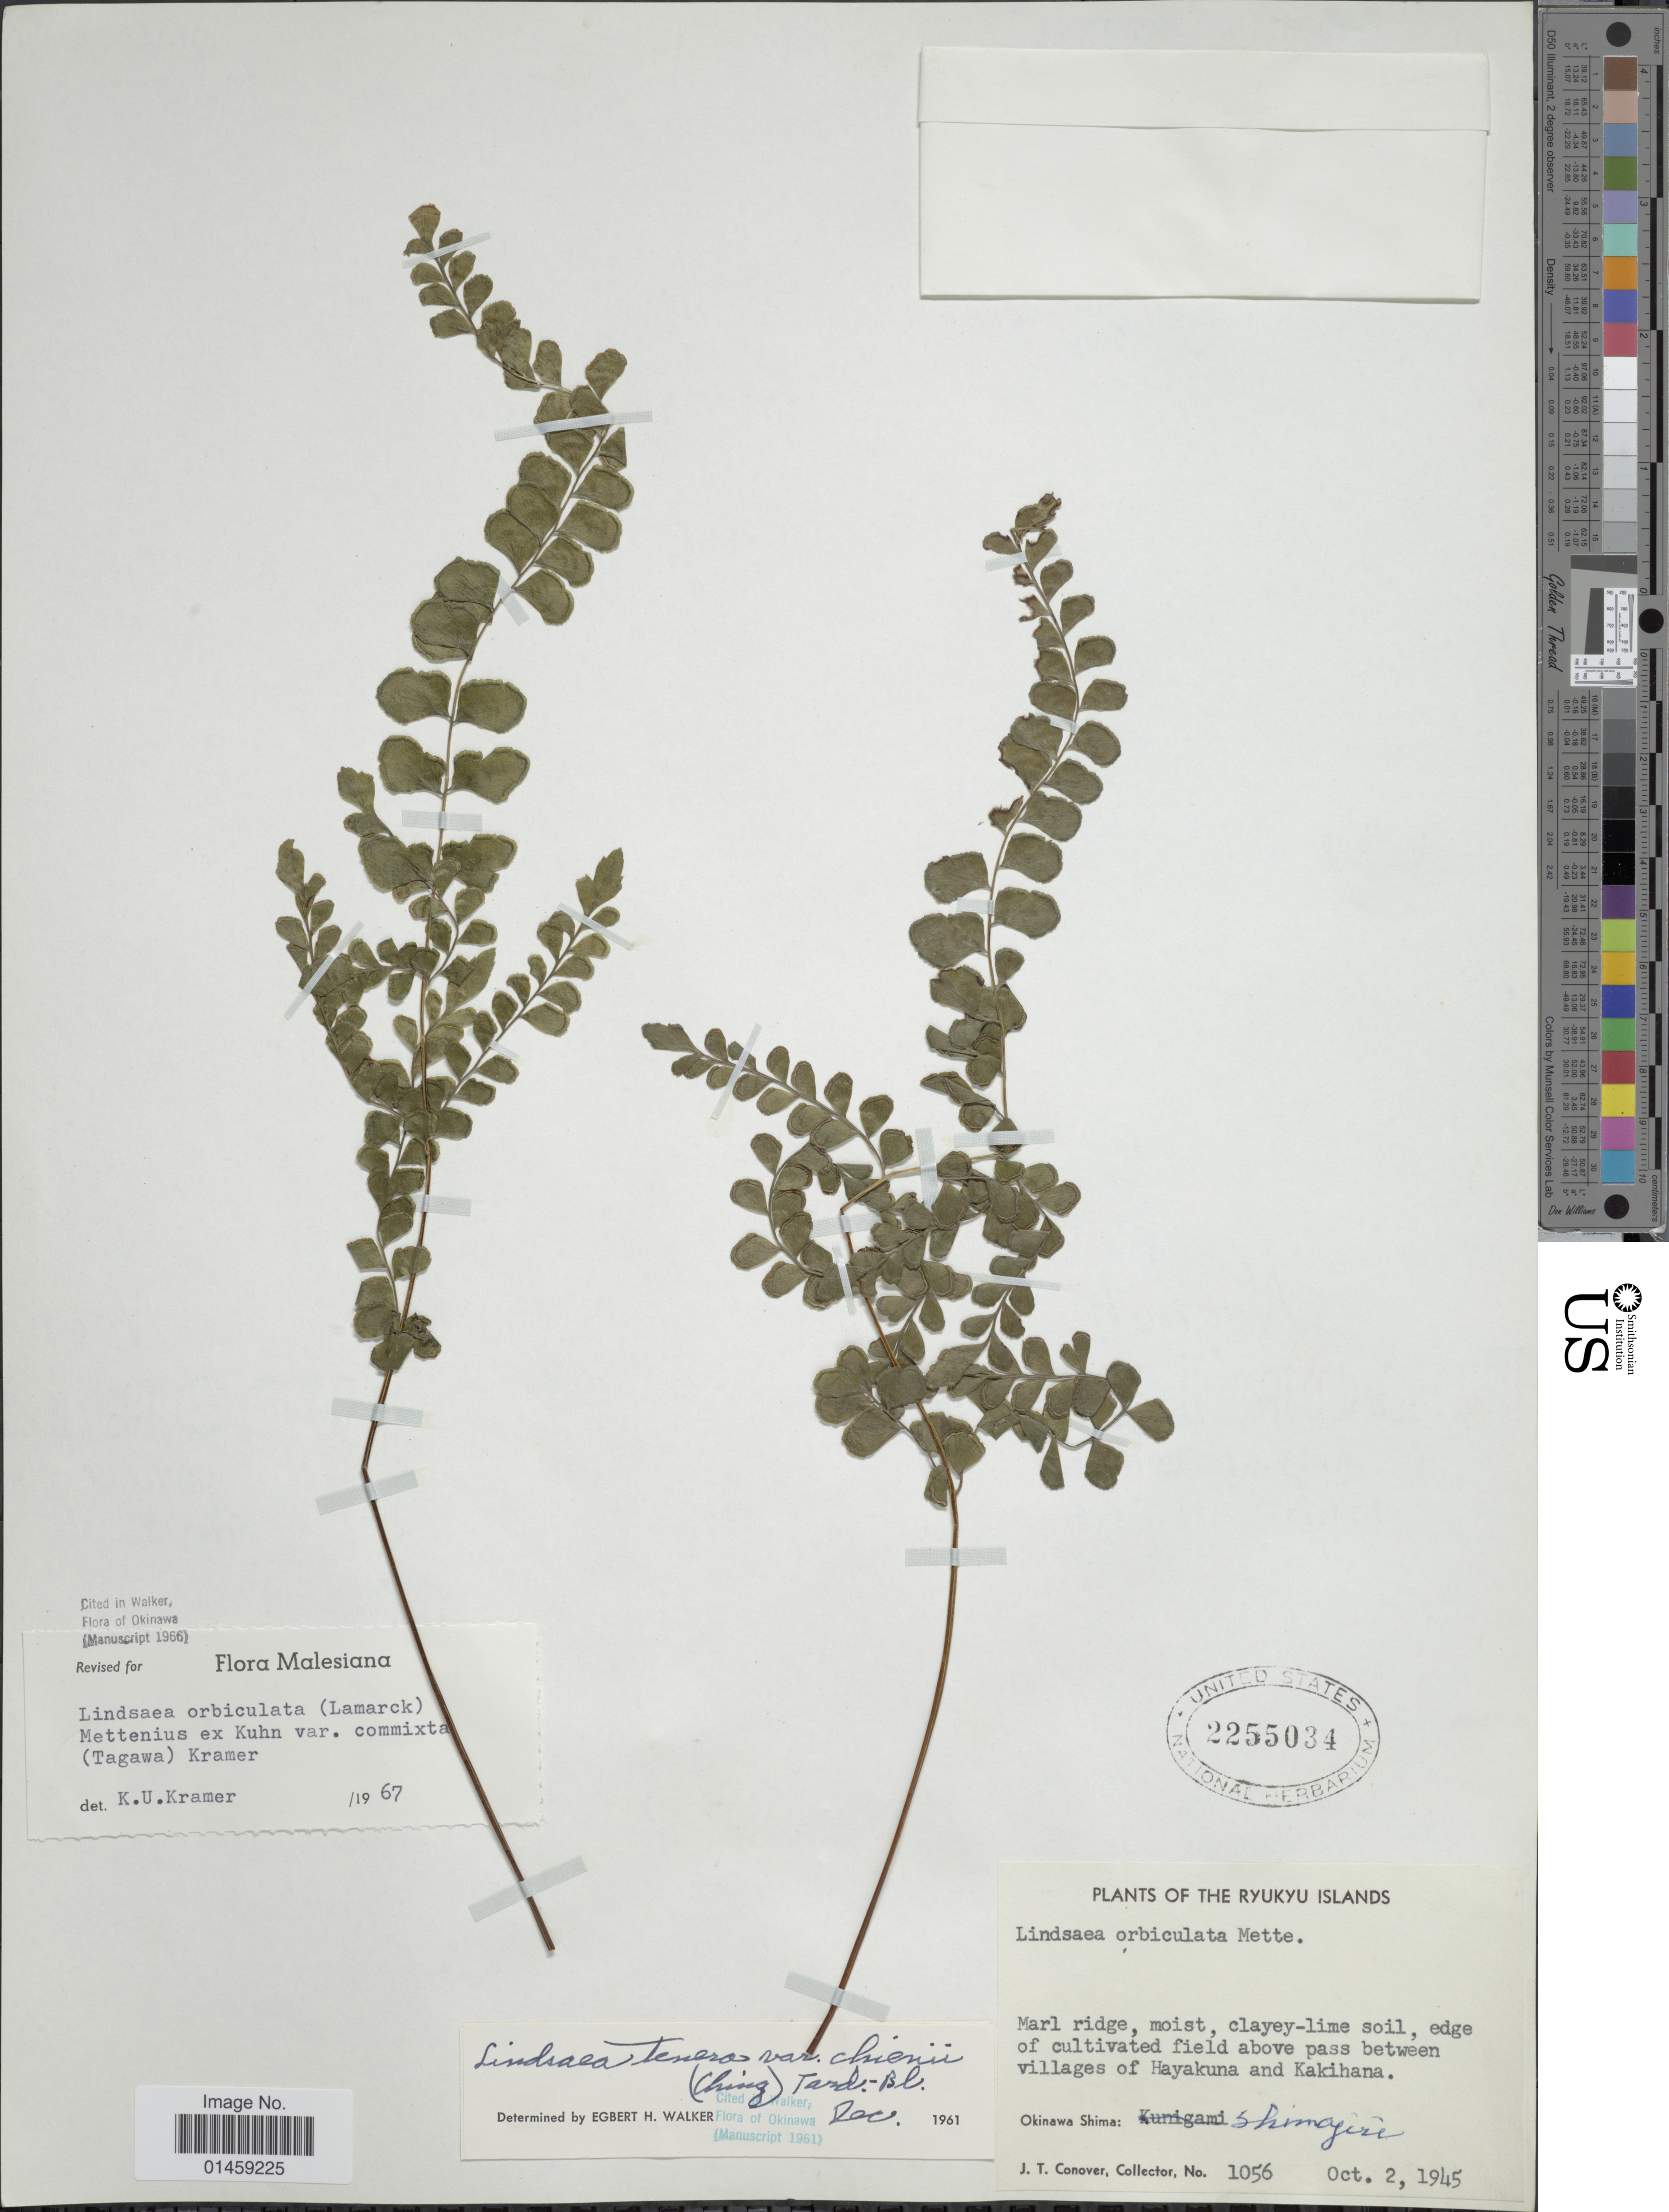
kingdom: Plantae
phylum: Tracheophyta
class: Polypodiopsida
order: Polypodiales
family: Lindsaeaceae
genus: Lindsaea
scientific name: Lindsaea orbiculata var. commixta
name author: (Tagawa) K.U. Kramer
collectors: J. T. Conover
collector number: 1056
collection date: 1945-10-02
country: Japan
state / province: Okinawa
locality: The Ryukyu Islands. Marl ridge, moist, clayey-lime soil, edge of cultivated field above pass between villages of Hayakuna and Kakihana. Okinawa Shima: Shimajiri.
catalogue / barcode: US 2255034